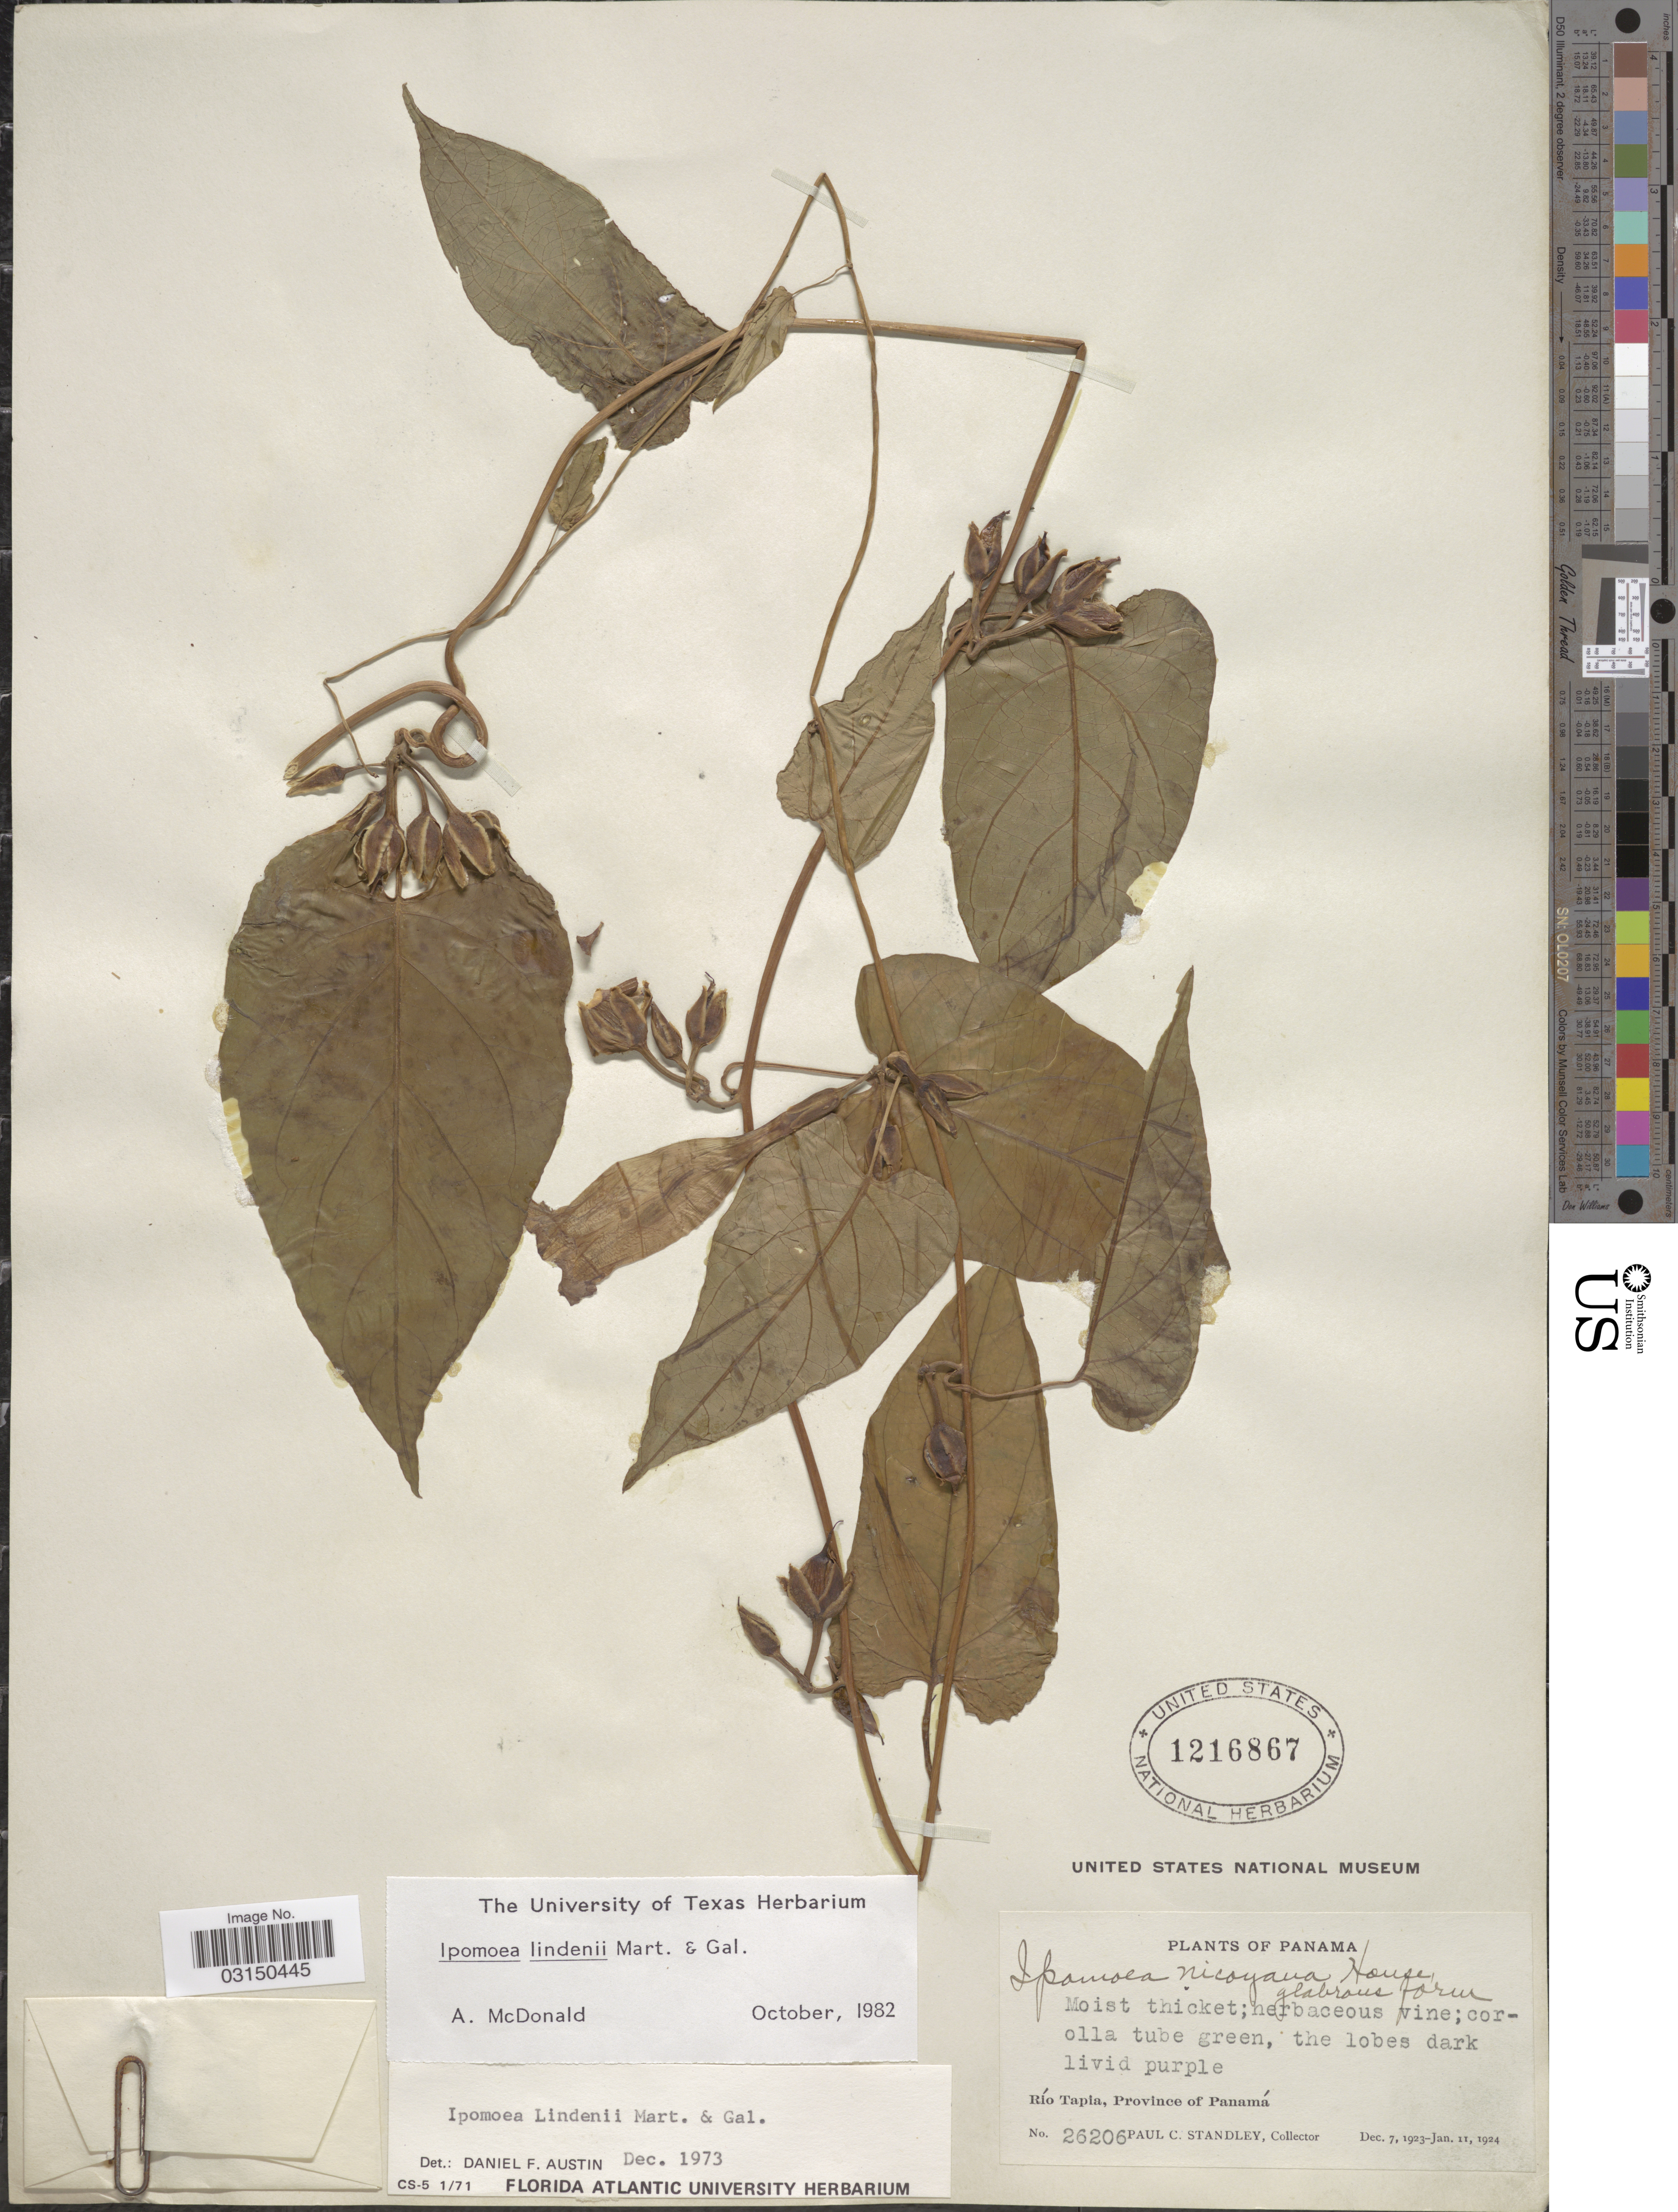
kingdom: Plantae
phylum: Tracheophyta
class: Magnoliopsida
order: Solanales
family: Convolvulaceae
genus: Ipomoea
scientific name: Ipomoea lindenii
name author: Galeotti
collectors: P. C. Standley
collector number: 26206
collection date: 1923-12-07/1924-01-11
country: Panama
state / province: Panamá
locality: Río Tapia, Province of Panamá.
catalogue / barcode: US 1216867